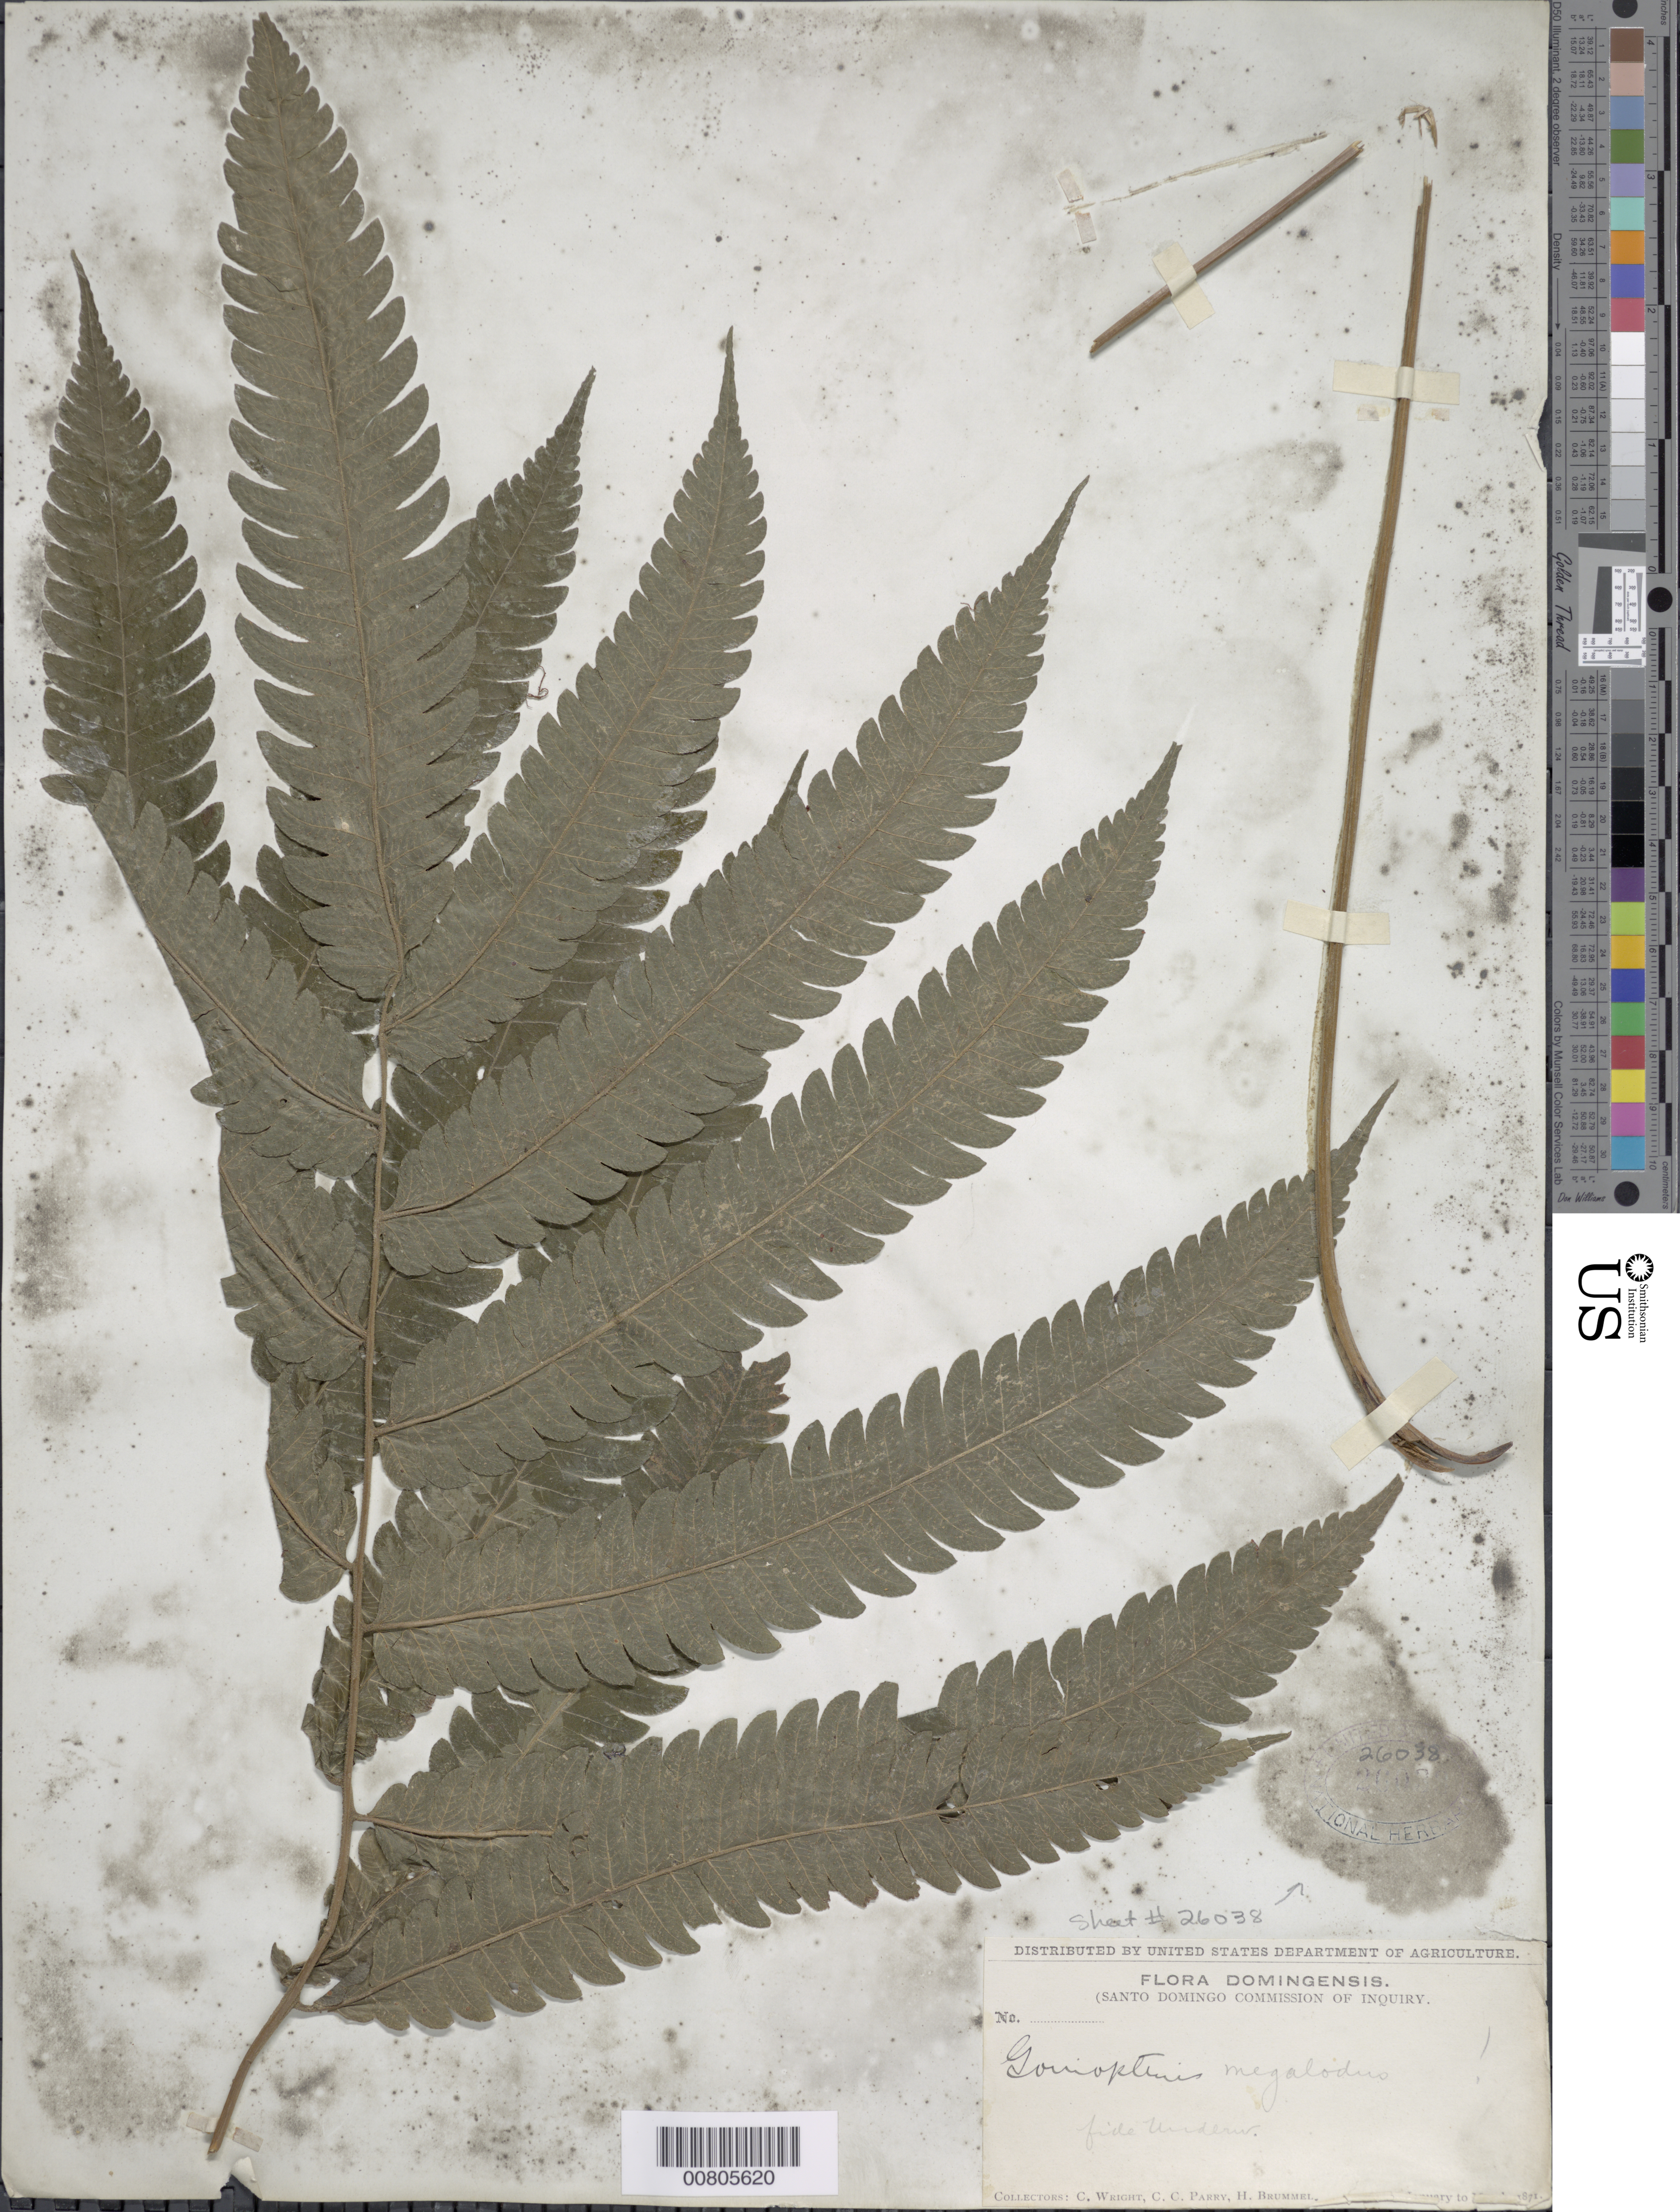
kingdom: Plantae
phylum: Tracheophyta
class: Polypodiopsida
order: Polypodiales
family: Thelypteridaceae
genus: Goniopteris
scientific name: Goniopteris pennata (Poir.) comb. nov., ined 2015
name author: (Poir.)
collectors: C. Wright, C. C. Parry & H. Brummel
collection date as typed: Jan 1871 to -- Mar 1871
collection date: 1871-01/1871-03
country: Dominican Republic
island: Hispaniola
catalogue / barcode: US 26038